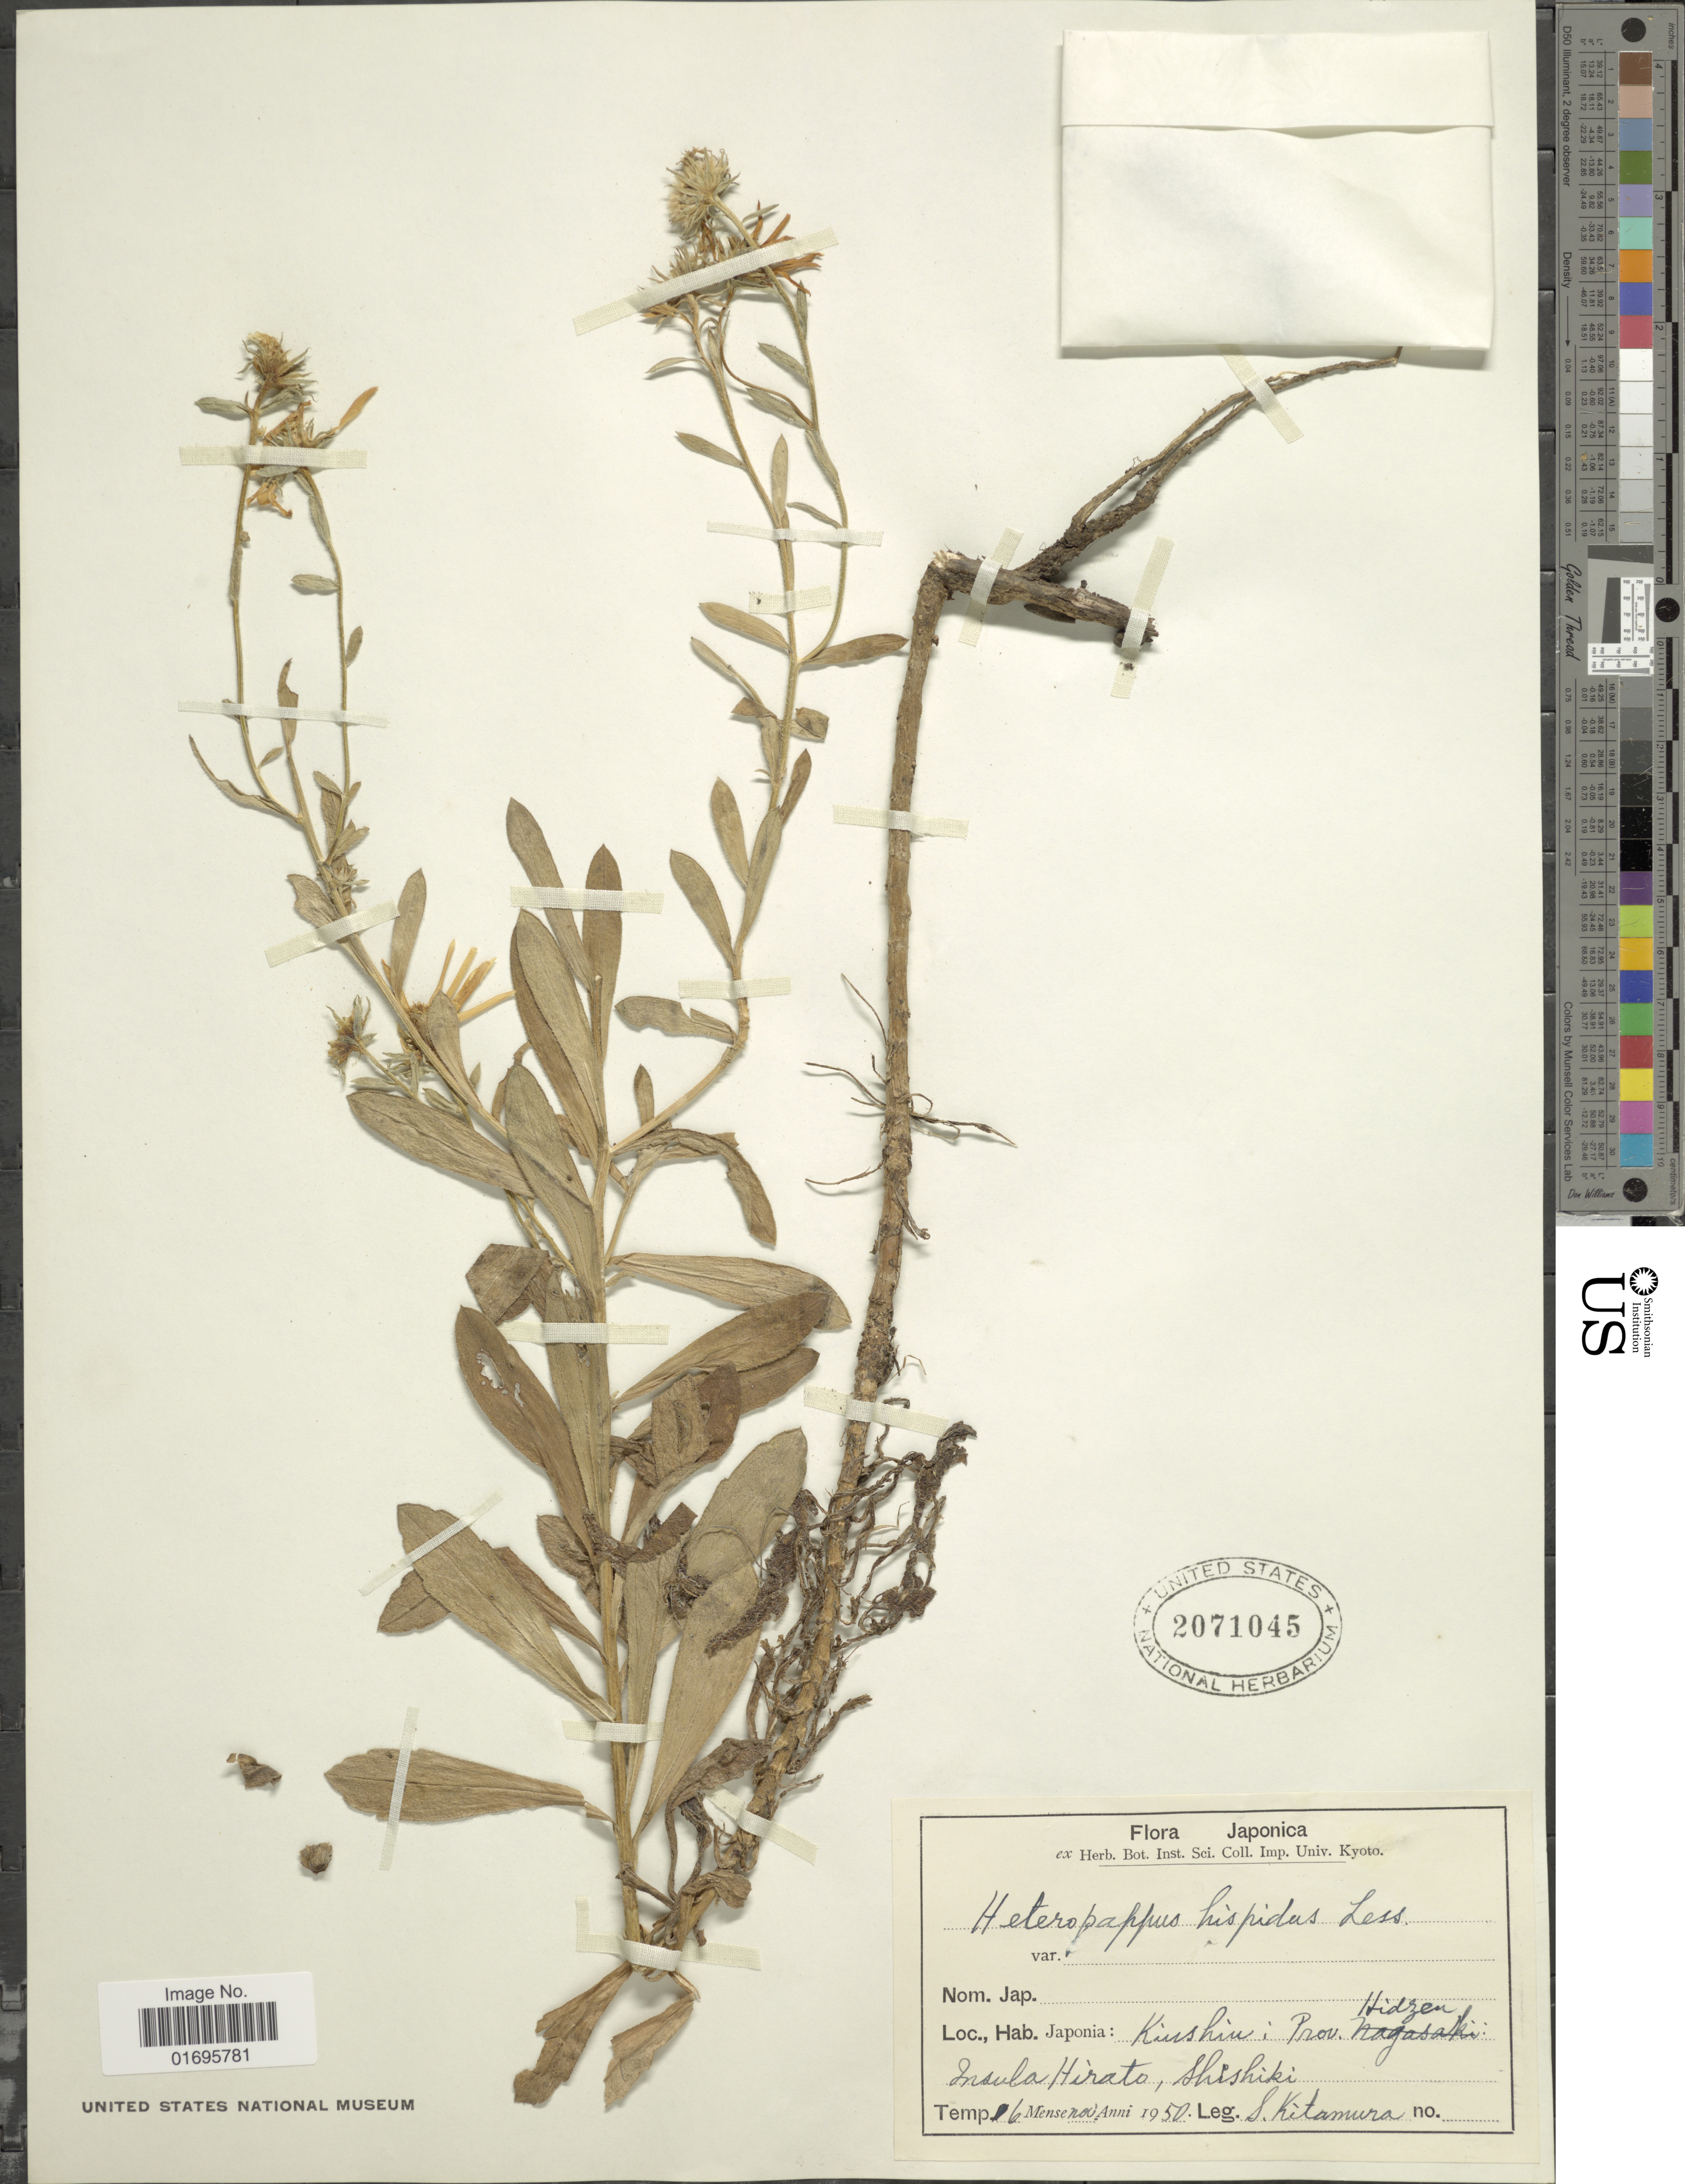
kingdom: Plantae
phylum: Tracheophyta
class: Magnoliopsida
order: Asterales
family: Asteraceae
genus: Heteropappus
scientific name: Heteropappus hispidus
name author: (Thunb.) Less.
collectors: S. Kitamura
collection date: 1950-11-06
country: Japan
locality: Japonia: Kiushiu: Prov. Hidzen Insula Hirato, Shishiki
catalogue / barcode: US 2071045